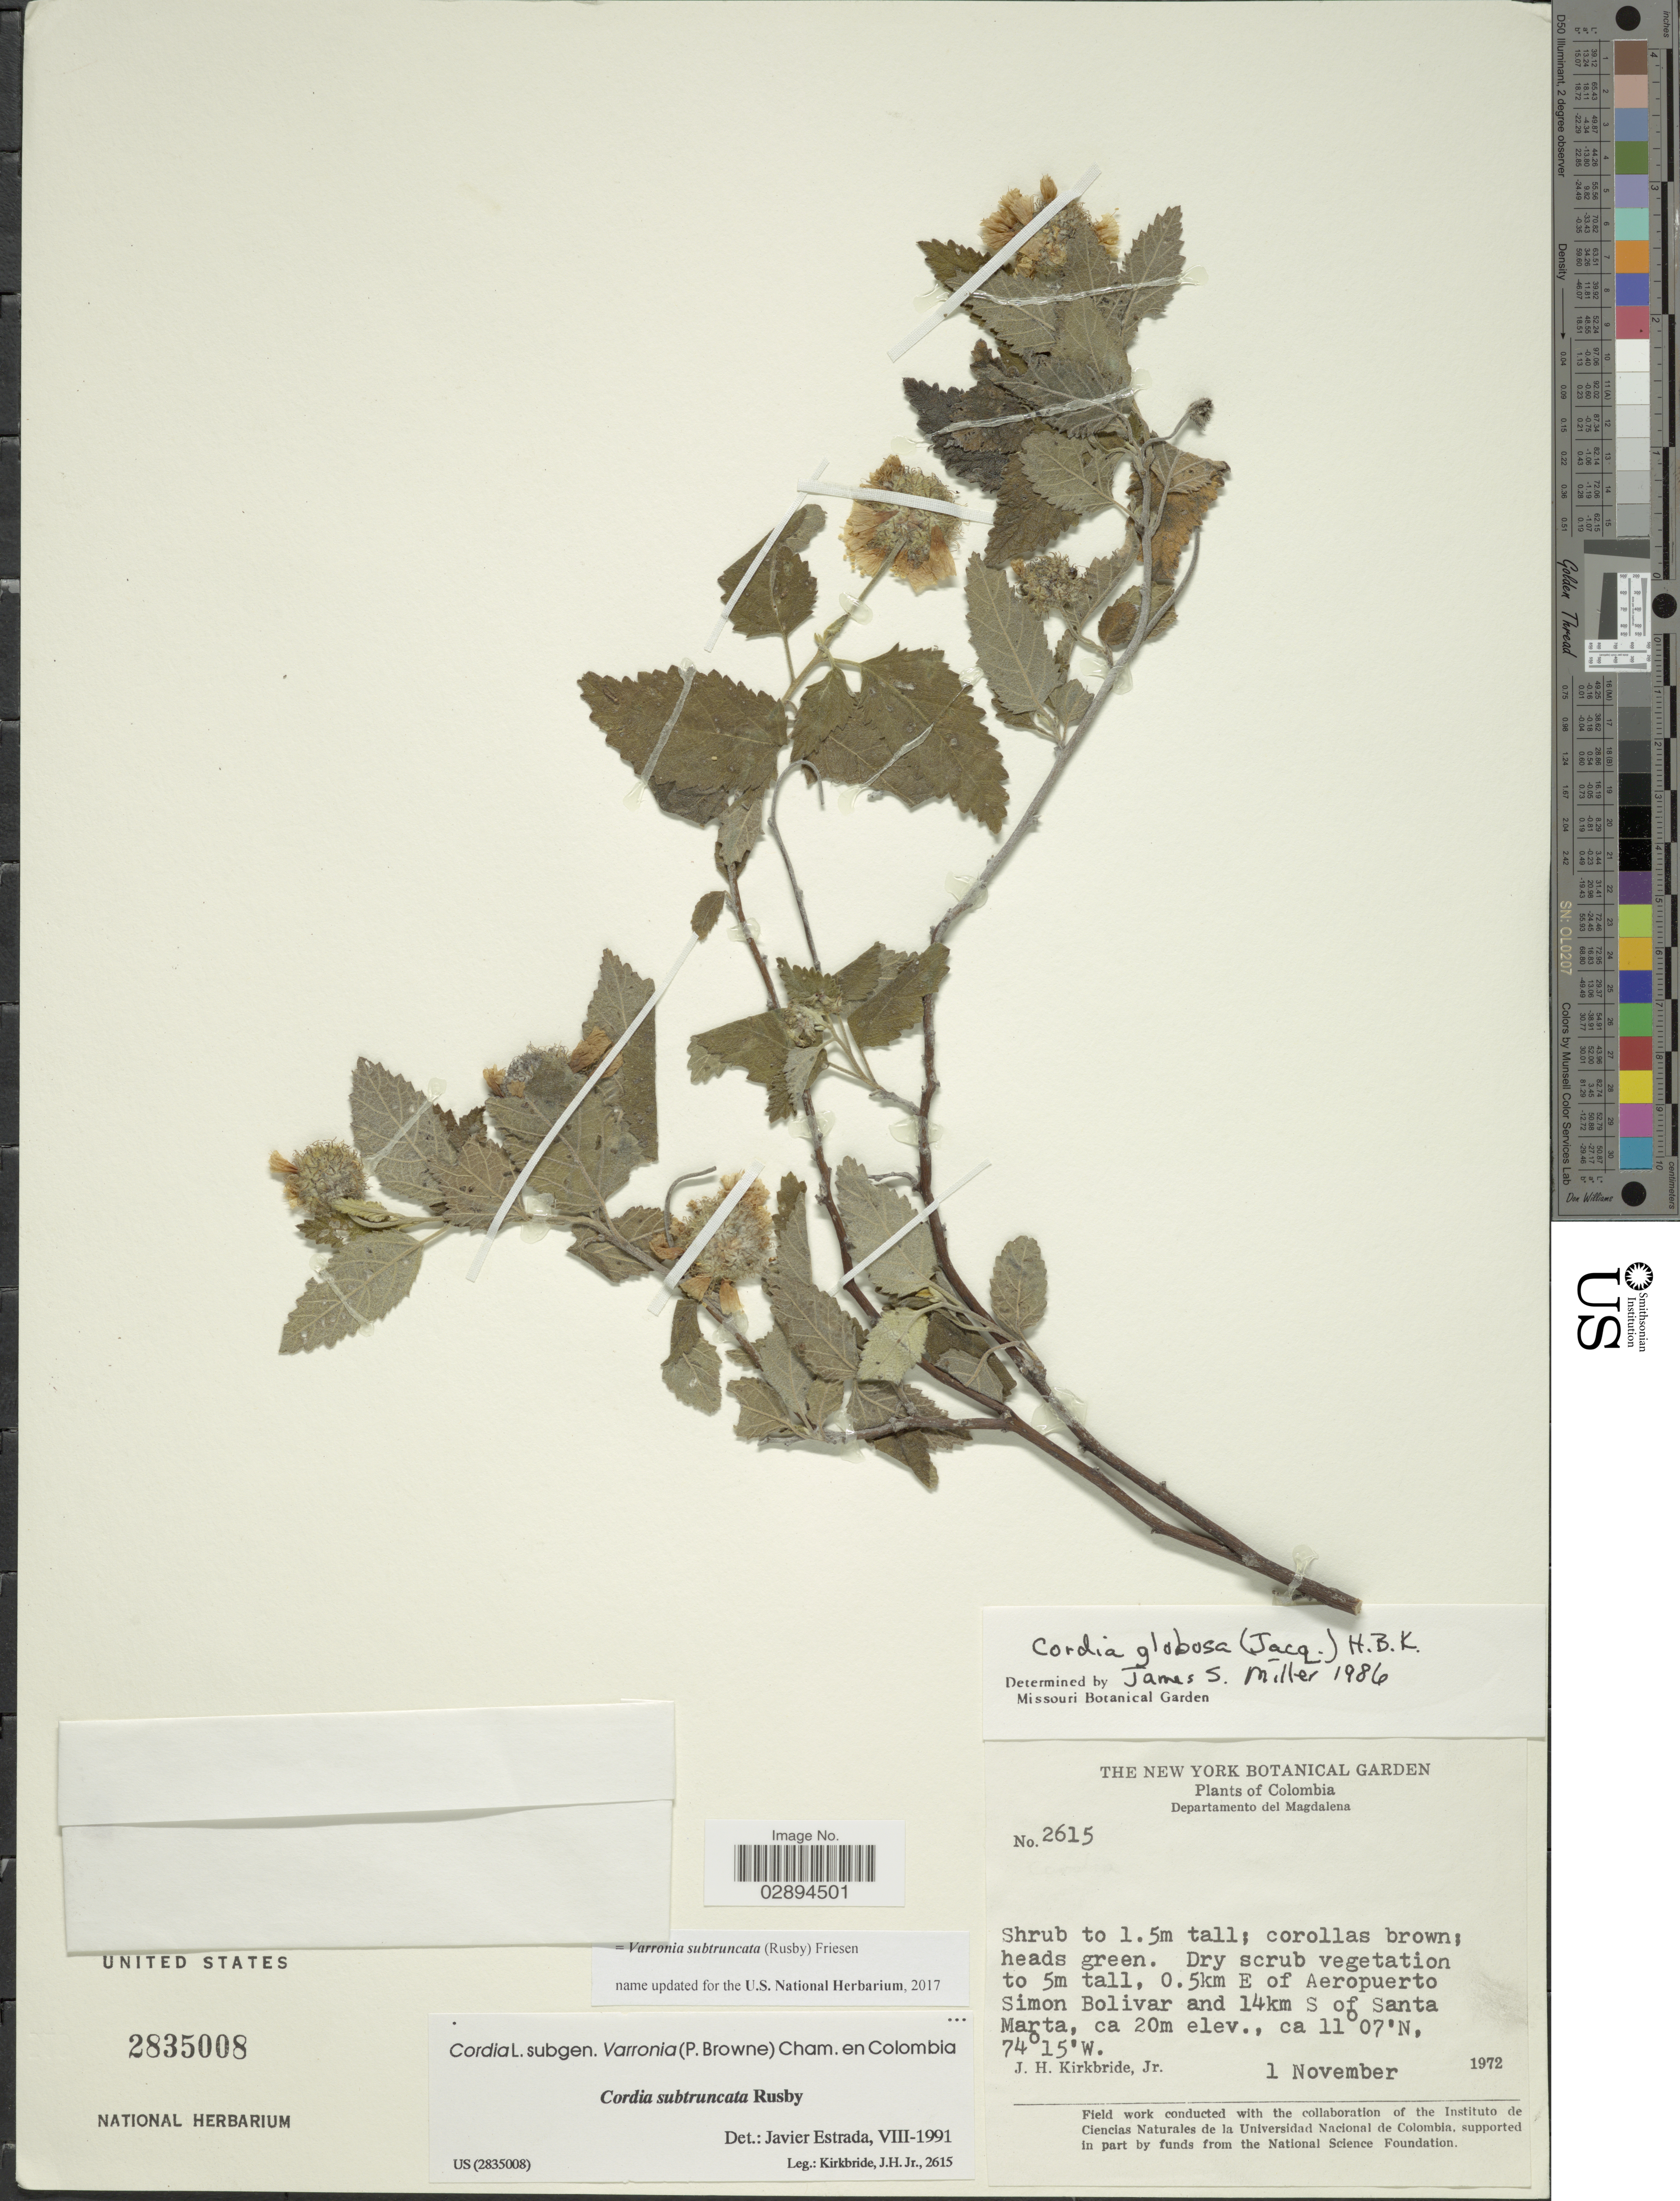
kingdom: Plantae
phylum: Tracheophyta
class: Magnoliopsida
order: Boraginales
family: Cordiaceae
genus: Varronia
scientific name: Varronia subtruncata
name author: (Rusby) Friesen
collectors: J. H. Kirkbride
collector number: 2615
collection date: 1972-11-01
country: Colombia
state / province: Magdalena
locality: Departamento del Magdalena. 0.5 km E of Aeropuerto Simon Bolivar and 14 km S of Santa Marta.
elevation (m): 20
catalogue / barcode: US 2835008